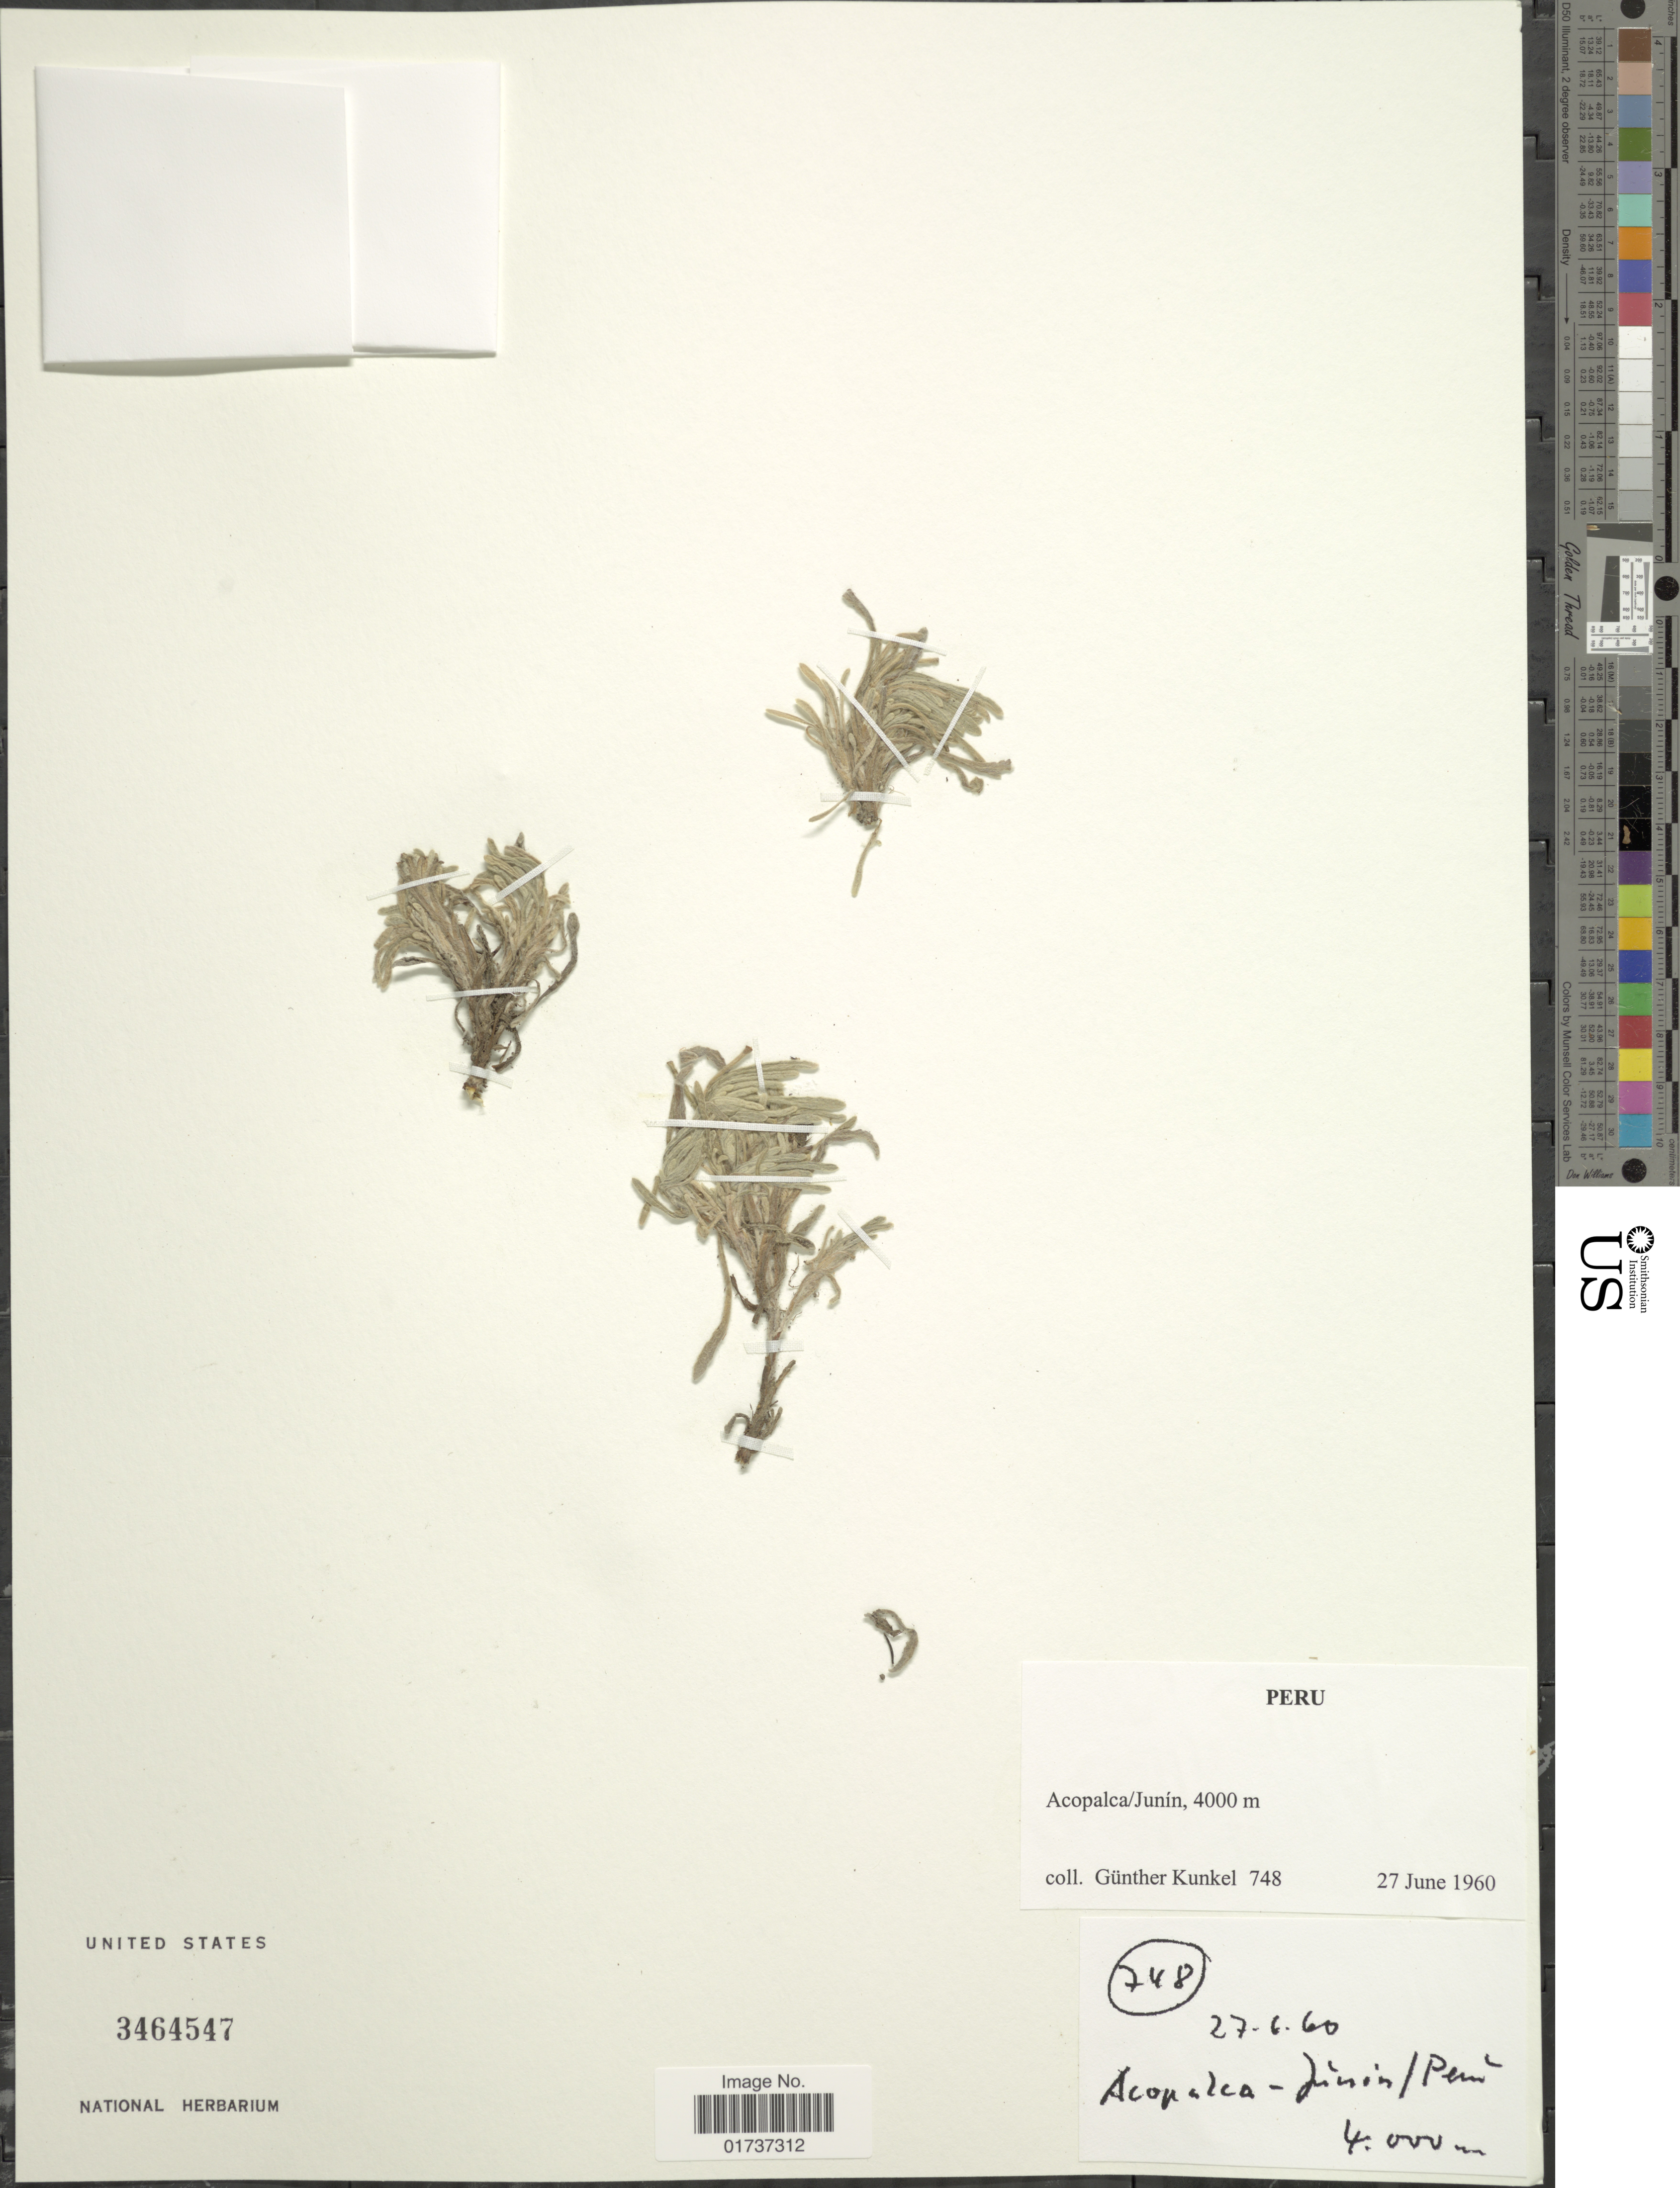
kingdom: Plantae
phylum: Tracheophyta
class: Magnoliopsida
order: Asterales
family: Asteraceae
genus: Gnaphalium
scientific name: Gnaphalium sp.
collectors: G. Kunkel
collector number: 748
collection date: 1960-06-27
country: Peru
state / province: Junín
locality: Acopalca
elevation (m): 4000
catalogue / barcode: US 3464547